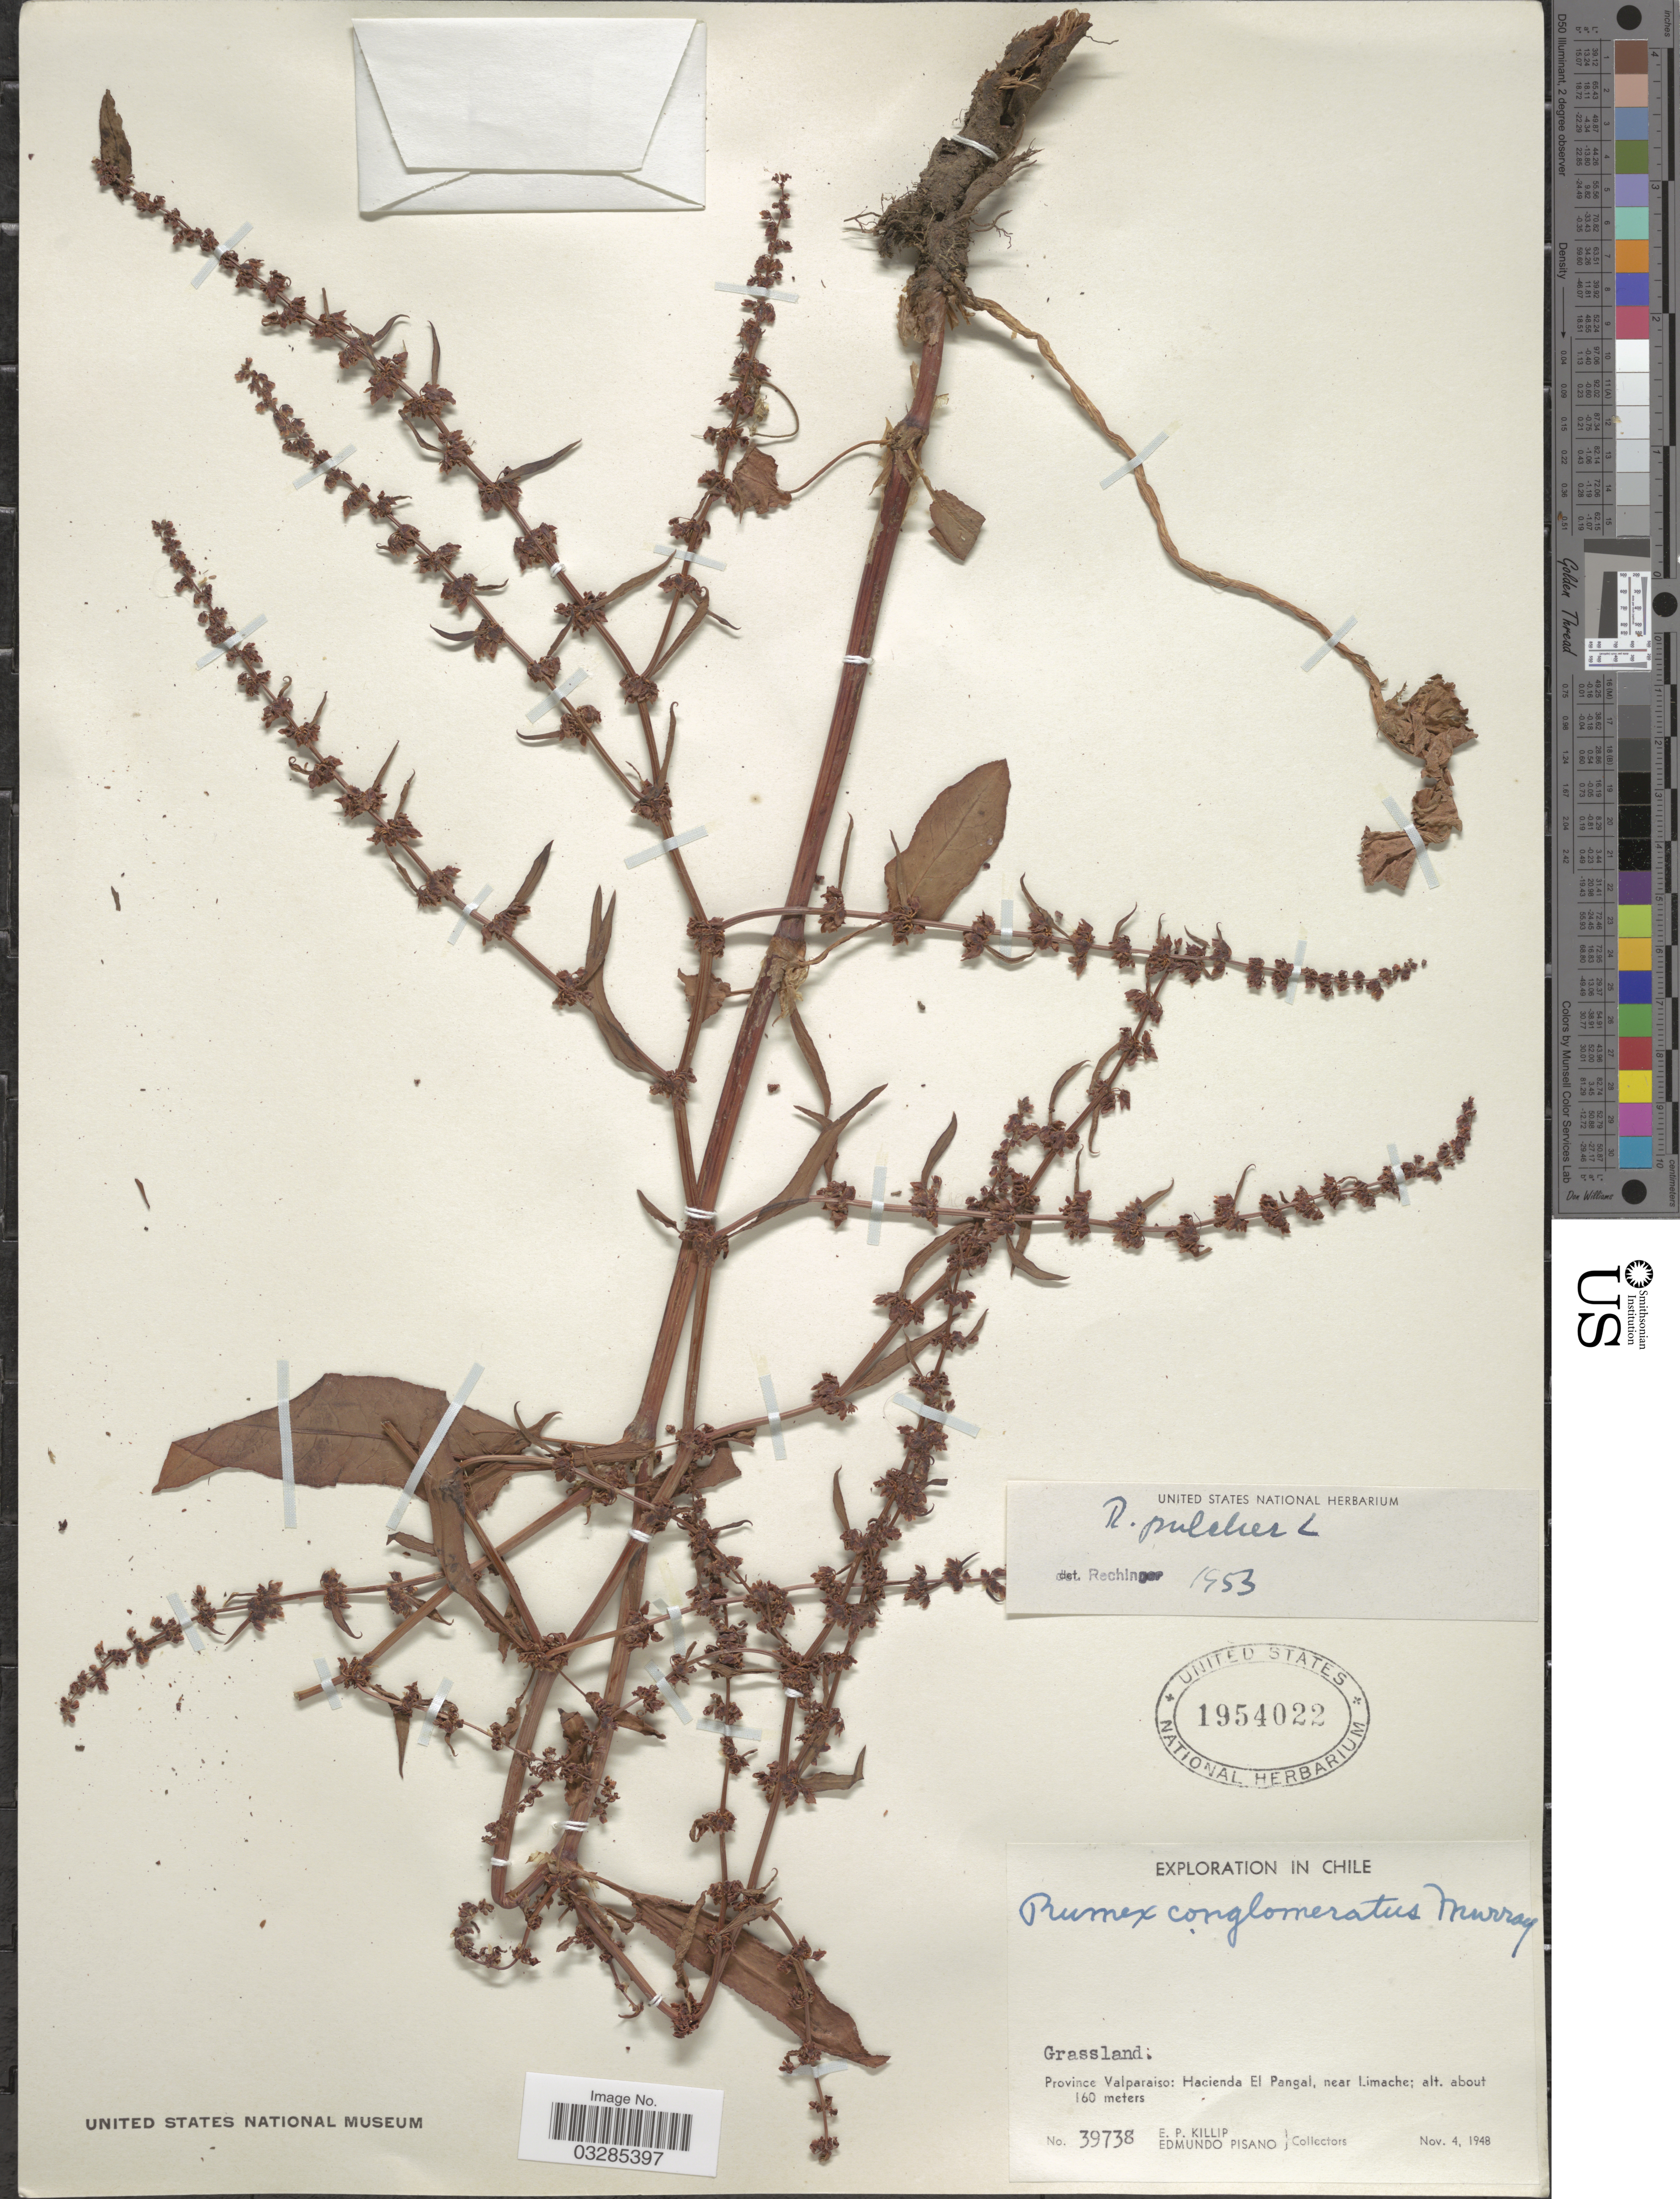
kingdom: Plantae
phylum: Tracheophyta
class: Magnoliopsida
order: Caryophyllales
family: Polygonaceae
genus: Rumex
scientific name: Rumex pulcher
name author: L.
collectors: E. P. Killip & E. Pisano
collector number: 39738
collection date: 1948-11-04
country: Chile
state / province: Valparaíso (V)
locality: Province Valparaiso: Hacienda El Pangal, near Limache.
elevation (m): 160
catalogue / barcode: US 1954022